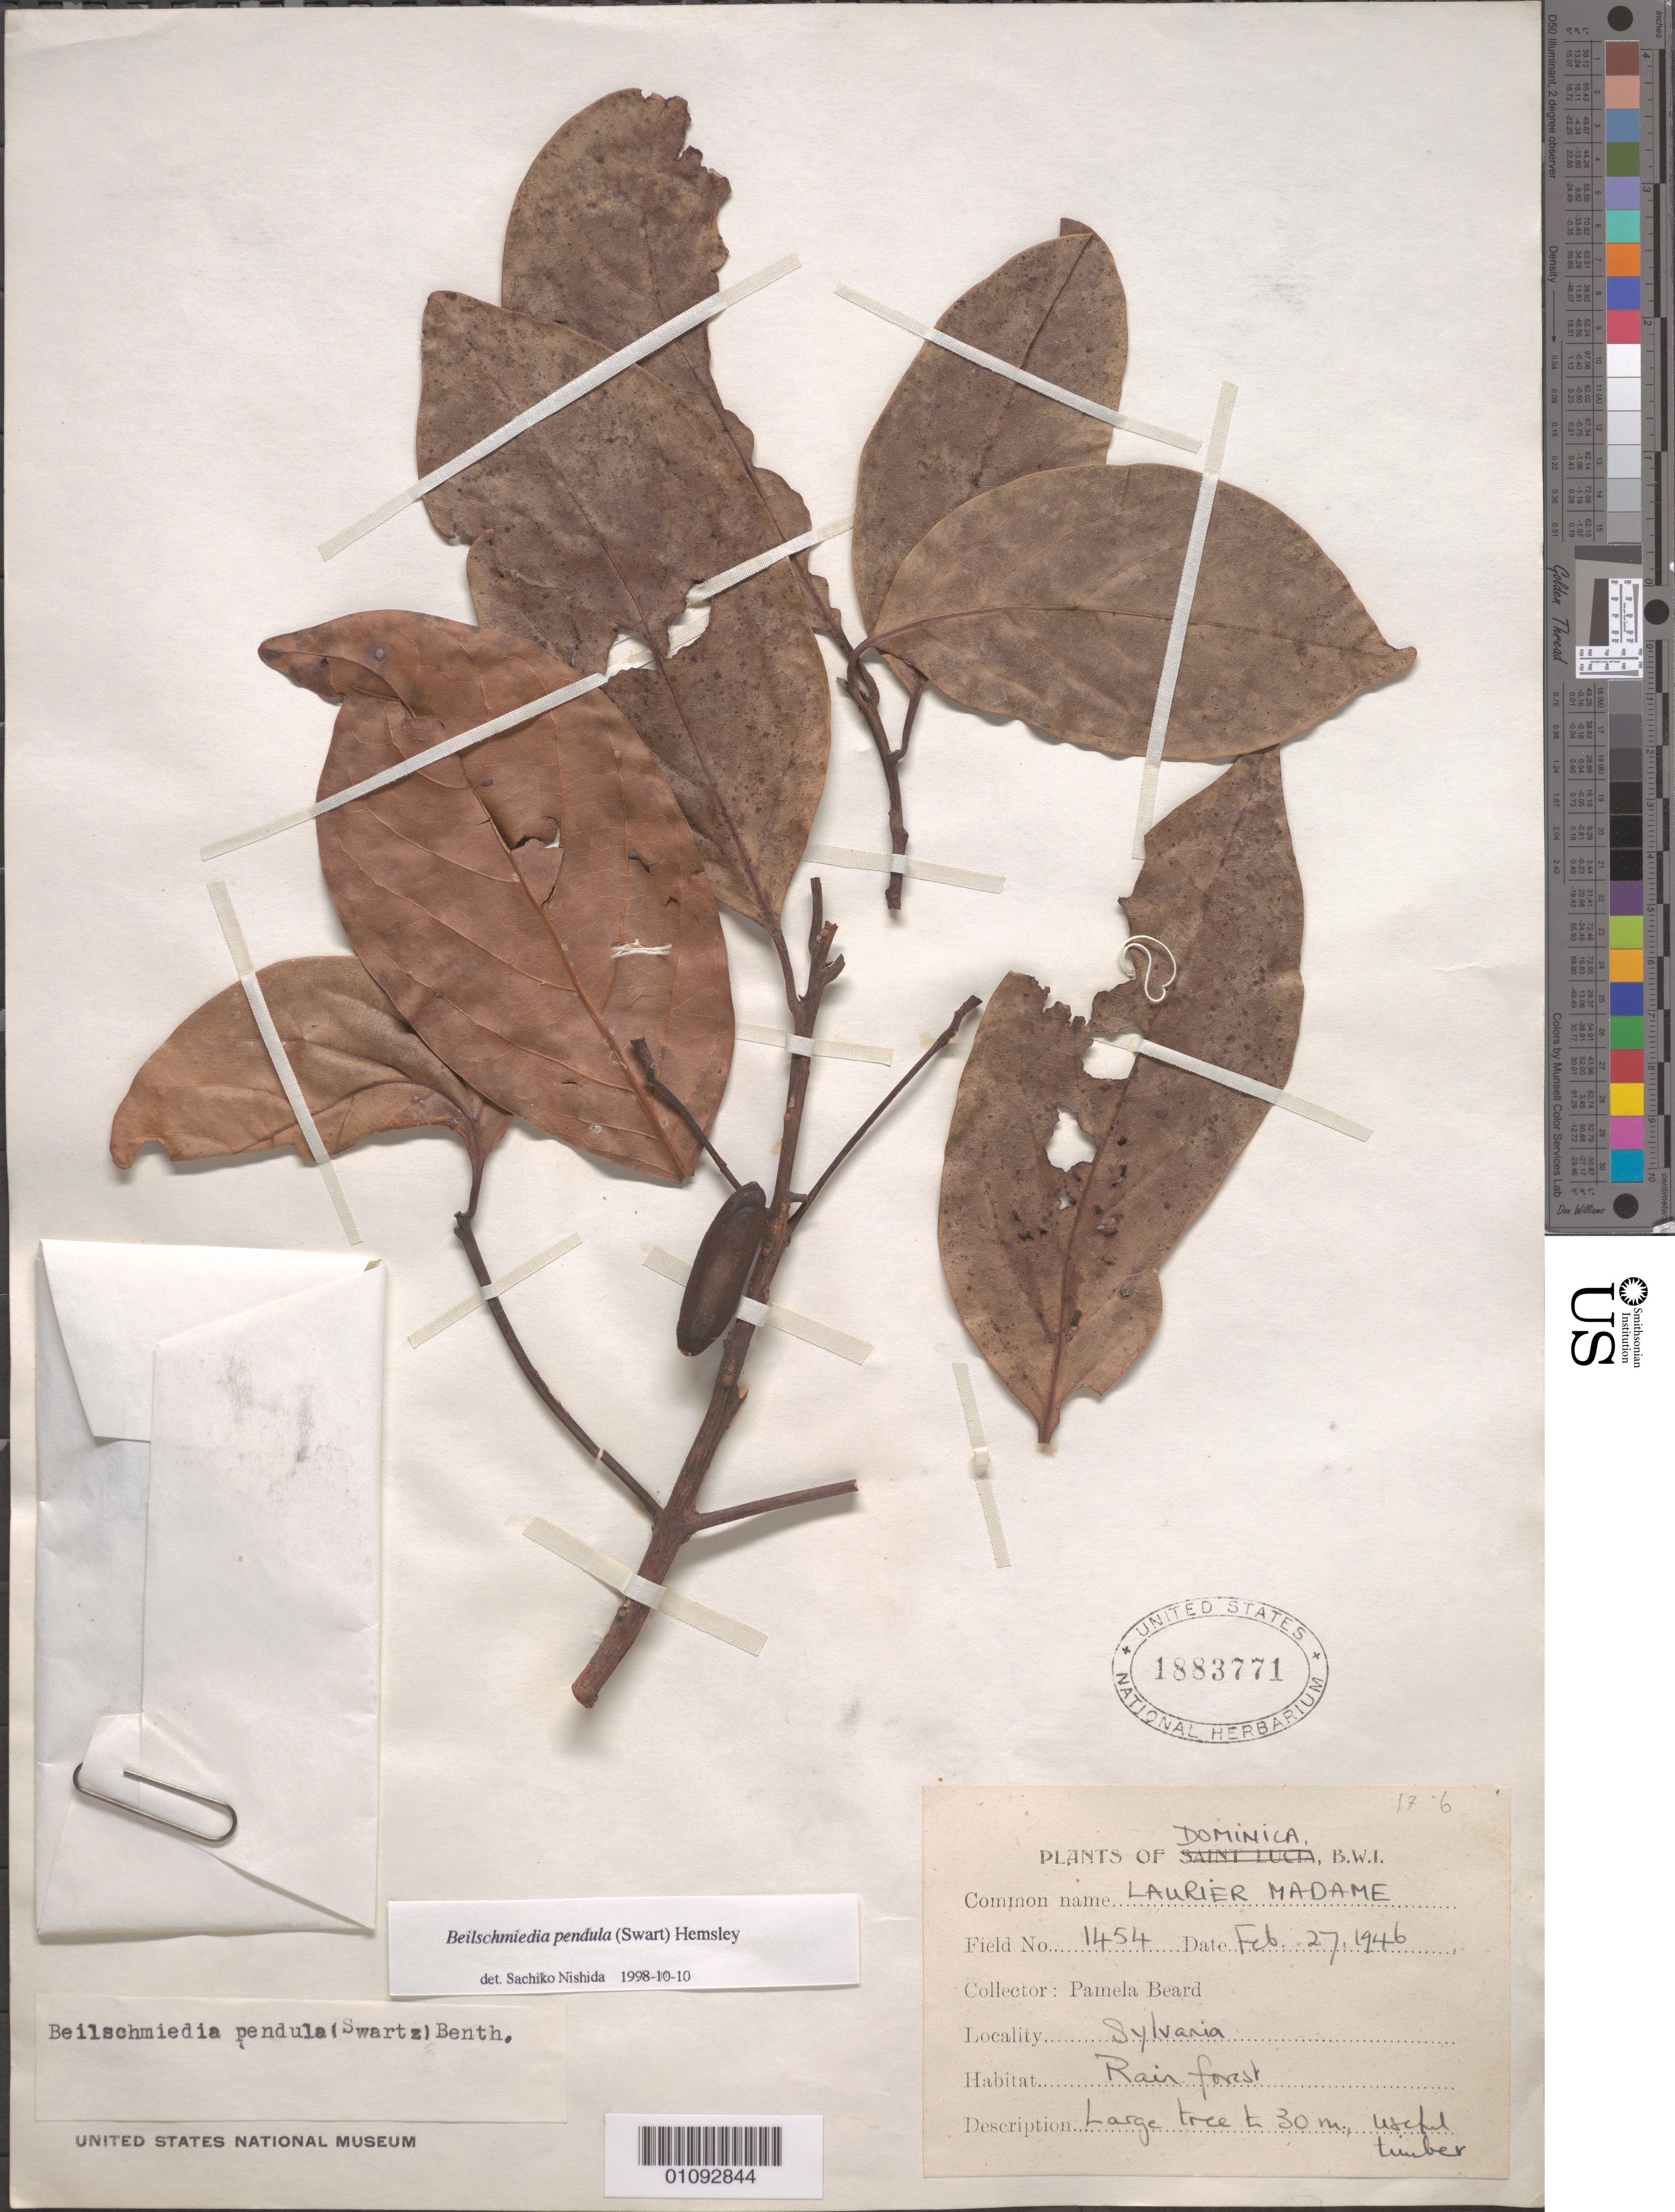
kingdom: Plantae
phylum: Tracheophyta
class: Magnoliopsida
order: Laurales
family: Lauraceae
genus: Beilschmiedia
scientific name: Beilschmiedia pendula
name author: (Sw.) Hemsl.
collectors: P. Beard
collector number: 1454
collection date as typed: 27 Feb 1946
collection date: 1946-02-27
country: Dominica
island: Dominica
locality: Sylvania.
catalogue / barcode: US 1883771